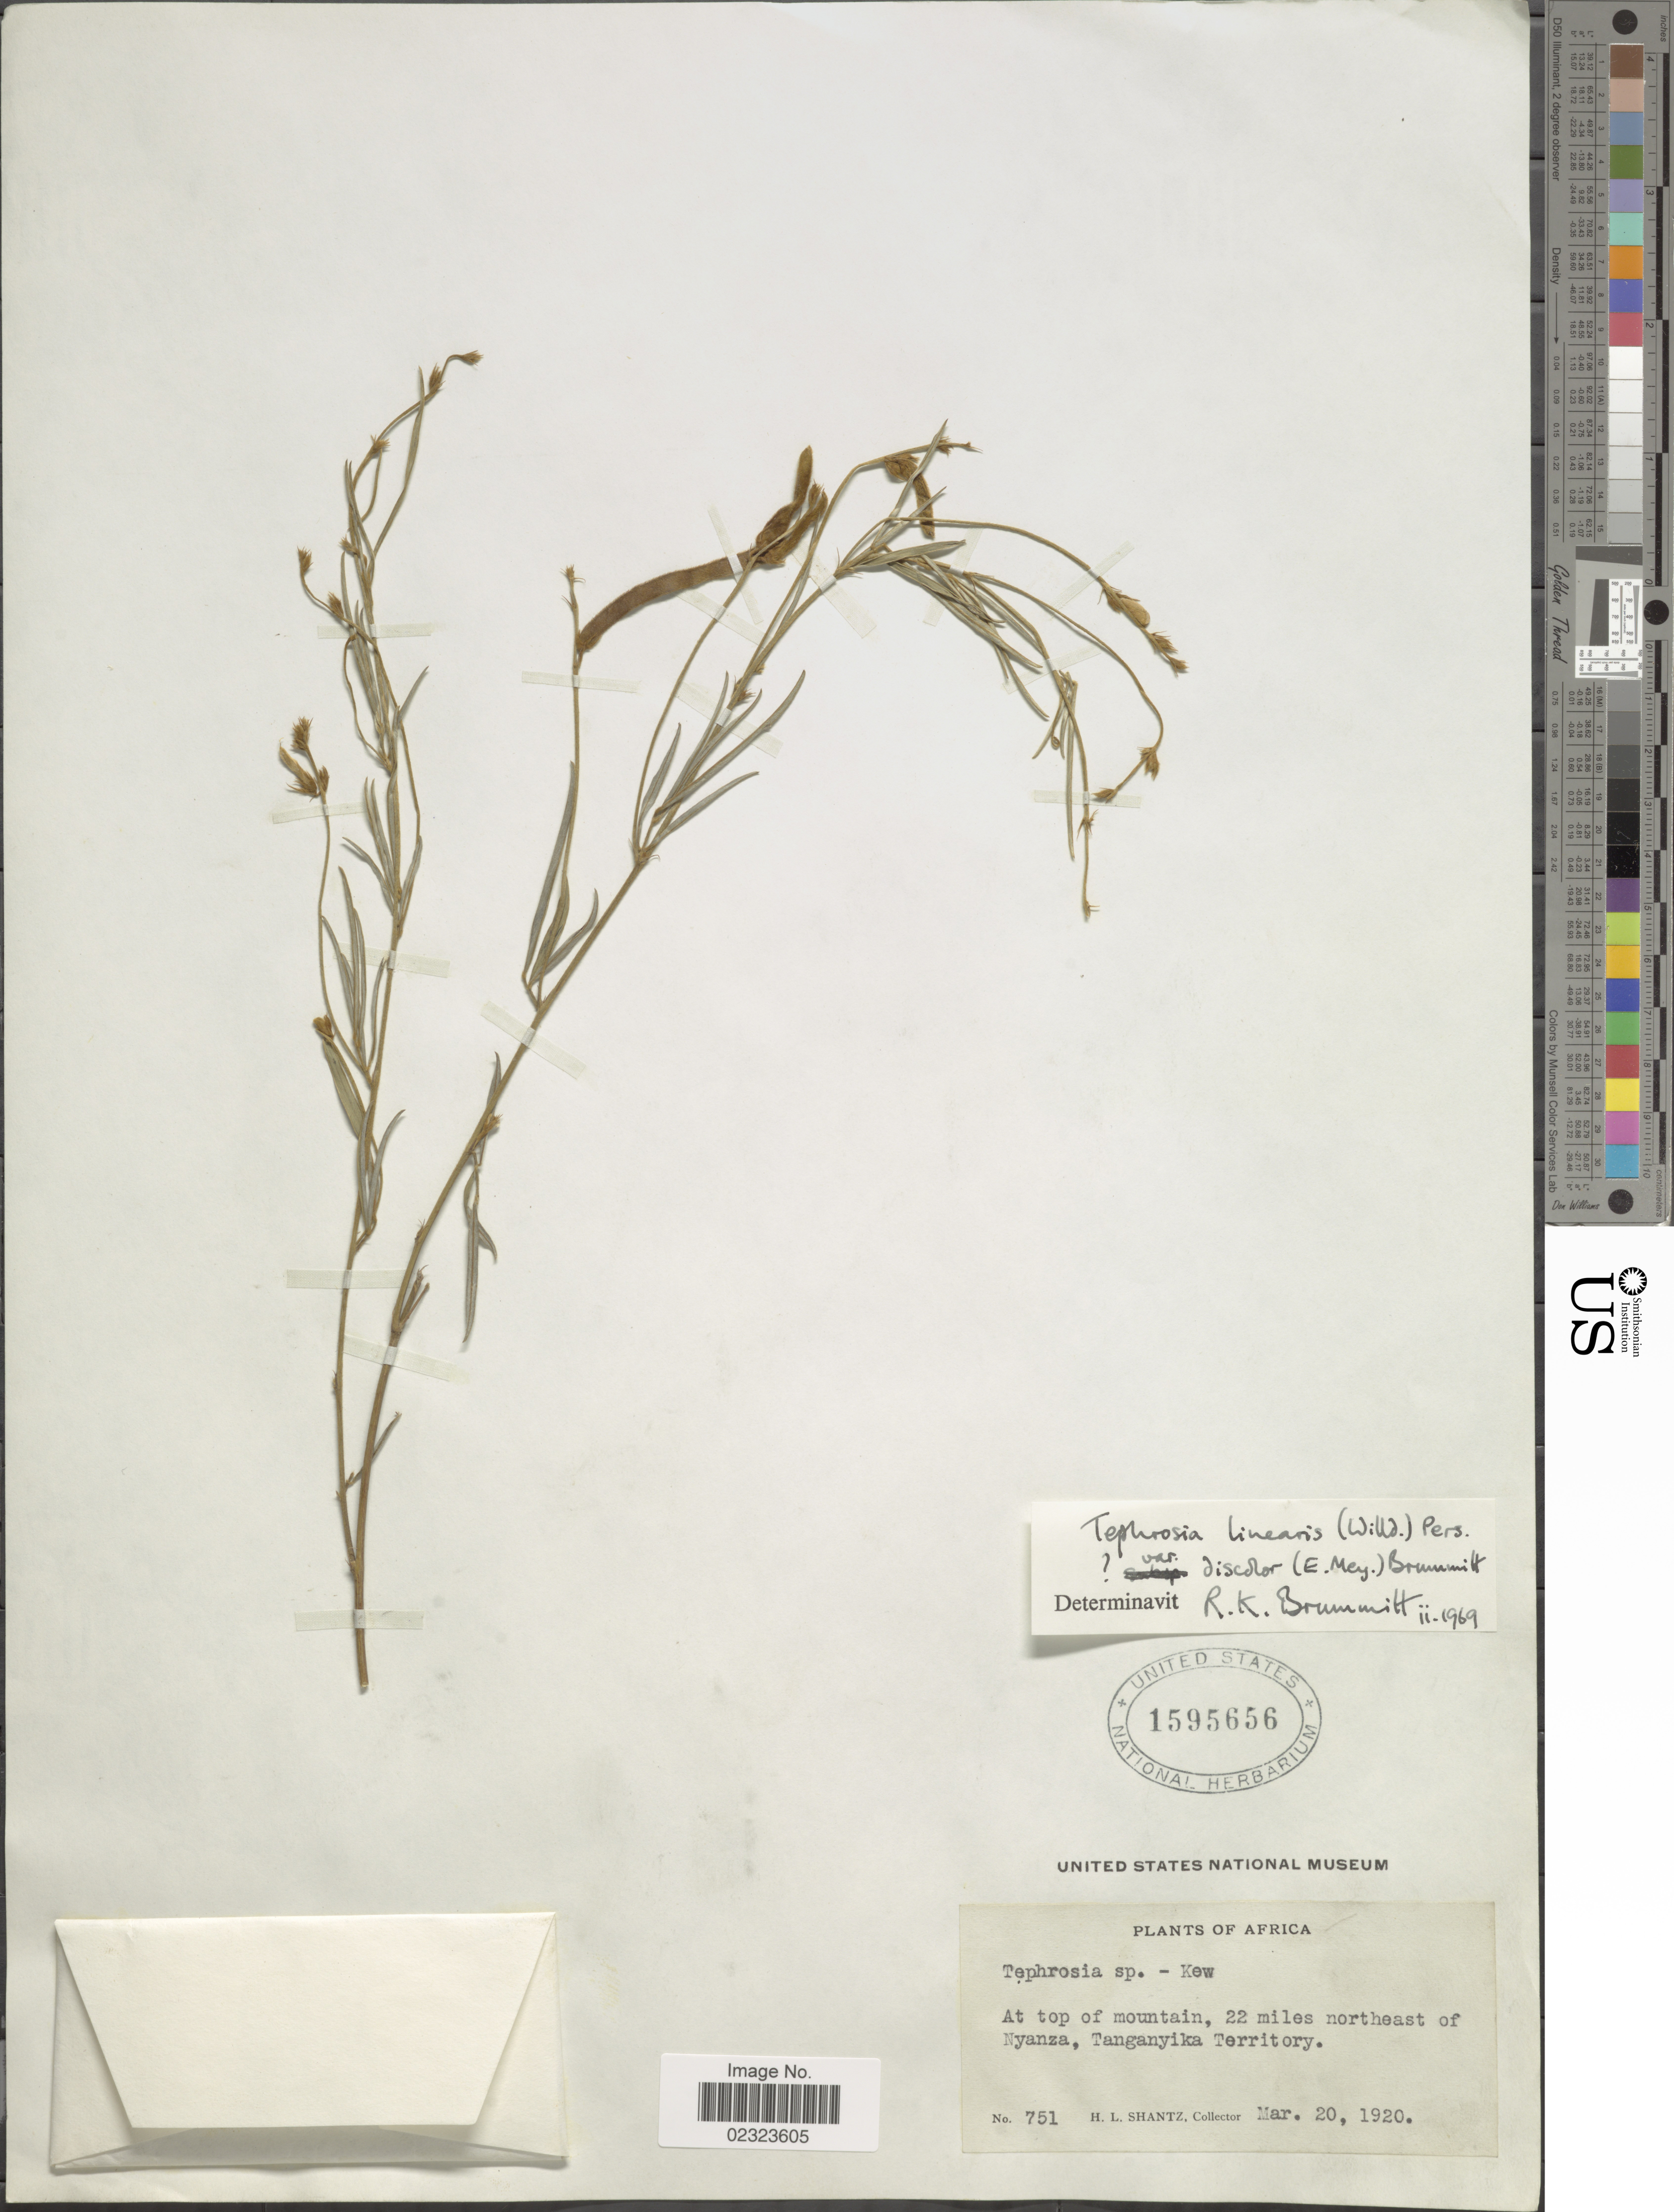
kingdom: Plantae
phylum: Tracheophyta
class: Magnoliopsida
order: Fabales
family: Fabaceae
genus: Tephrosia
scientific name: Tephrosia linearis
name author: (Willd.) Pers.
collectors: H. Shantz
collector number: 751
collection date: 1920-03-20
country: Tanzania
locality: At top of mountain, 22 miles northeast of Nyanza, Tanganyika Territory.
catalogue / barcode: US 1595656